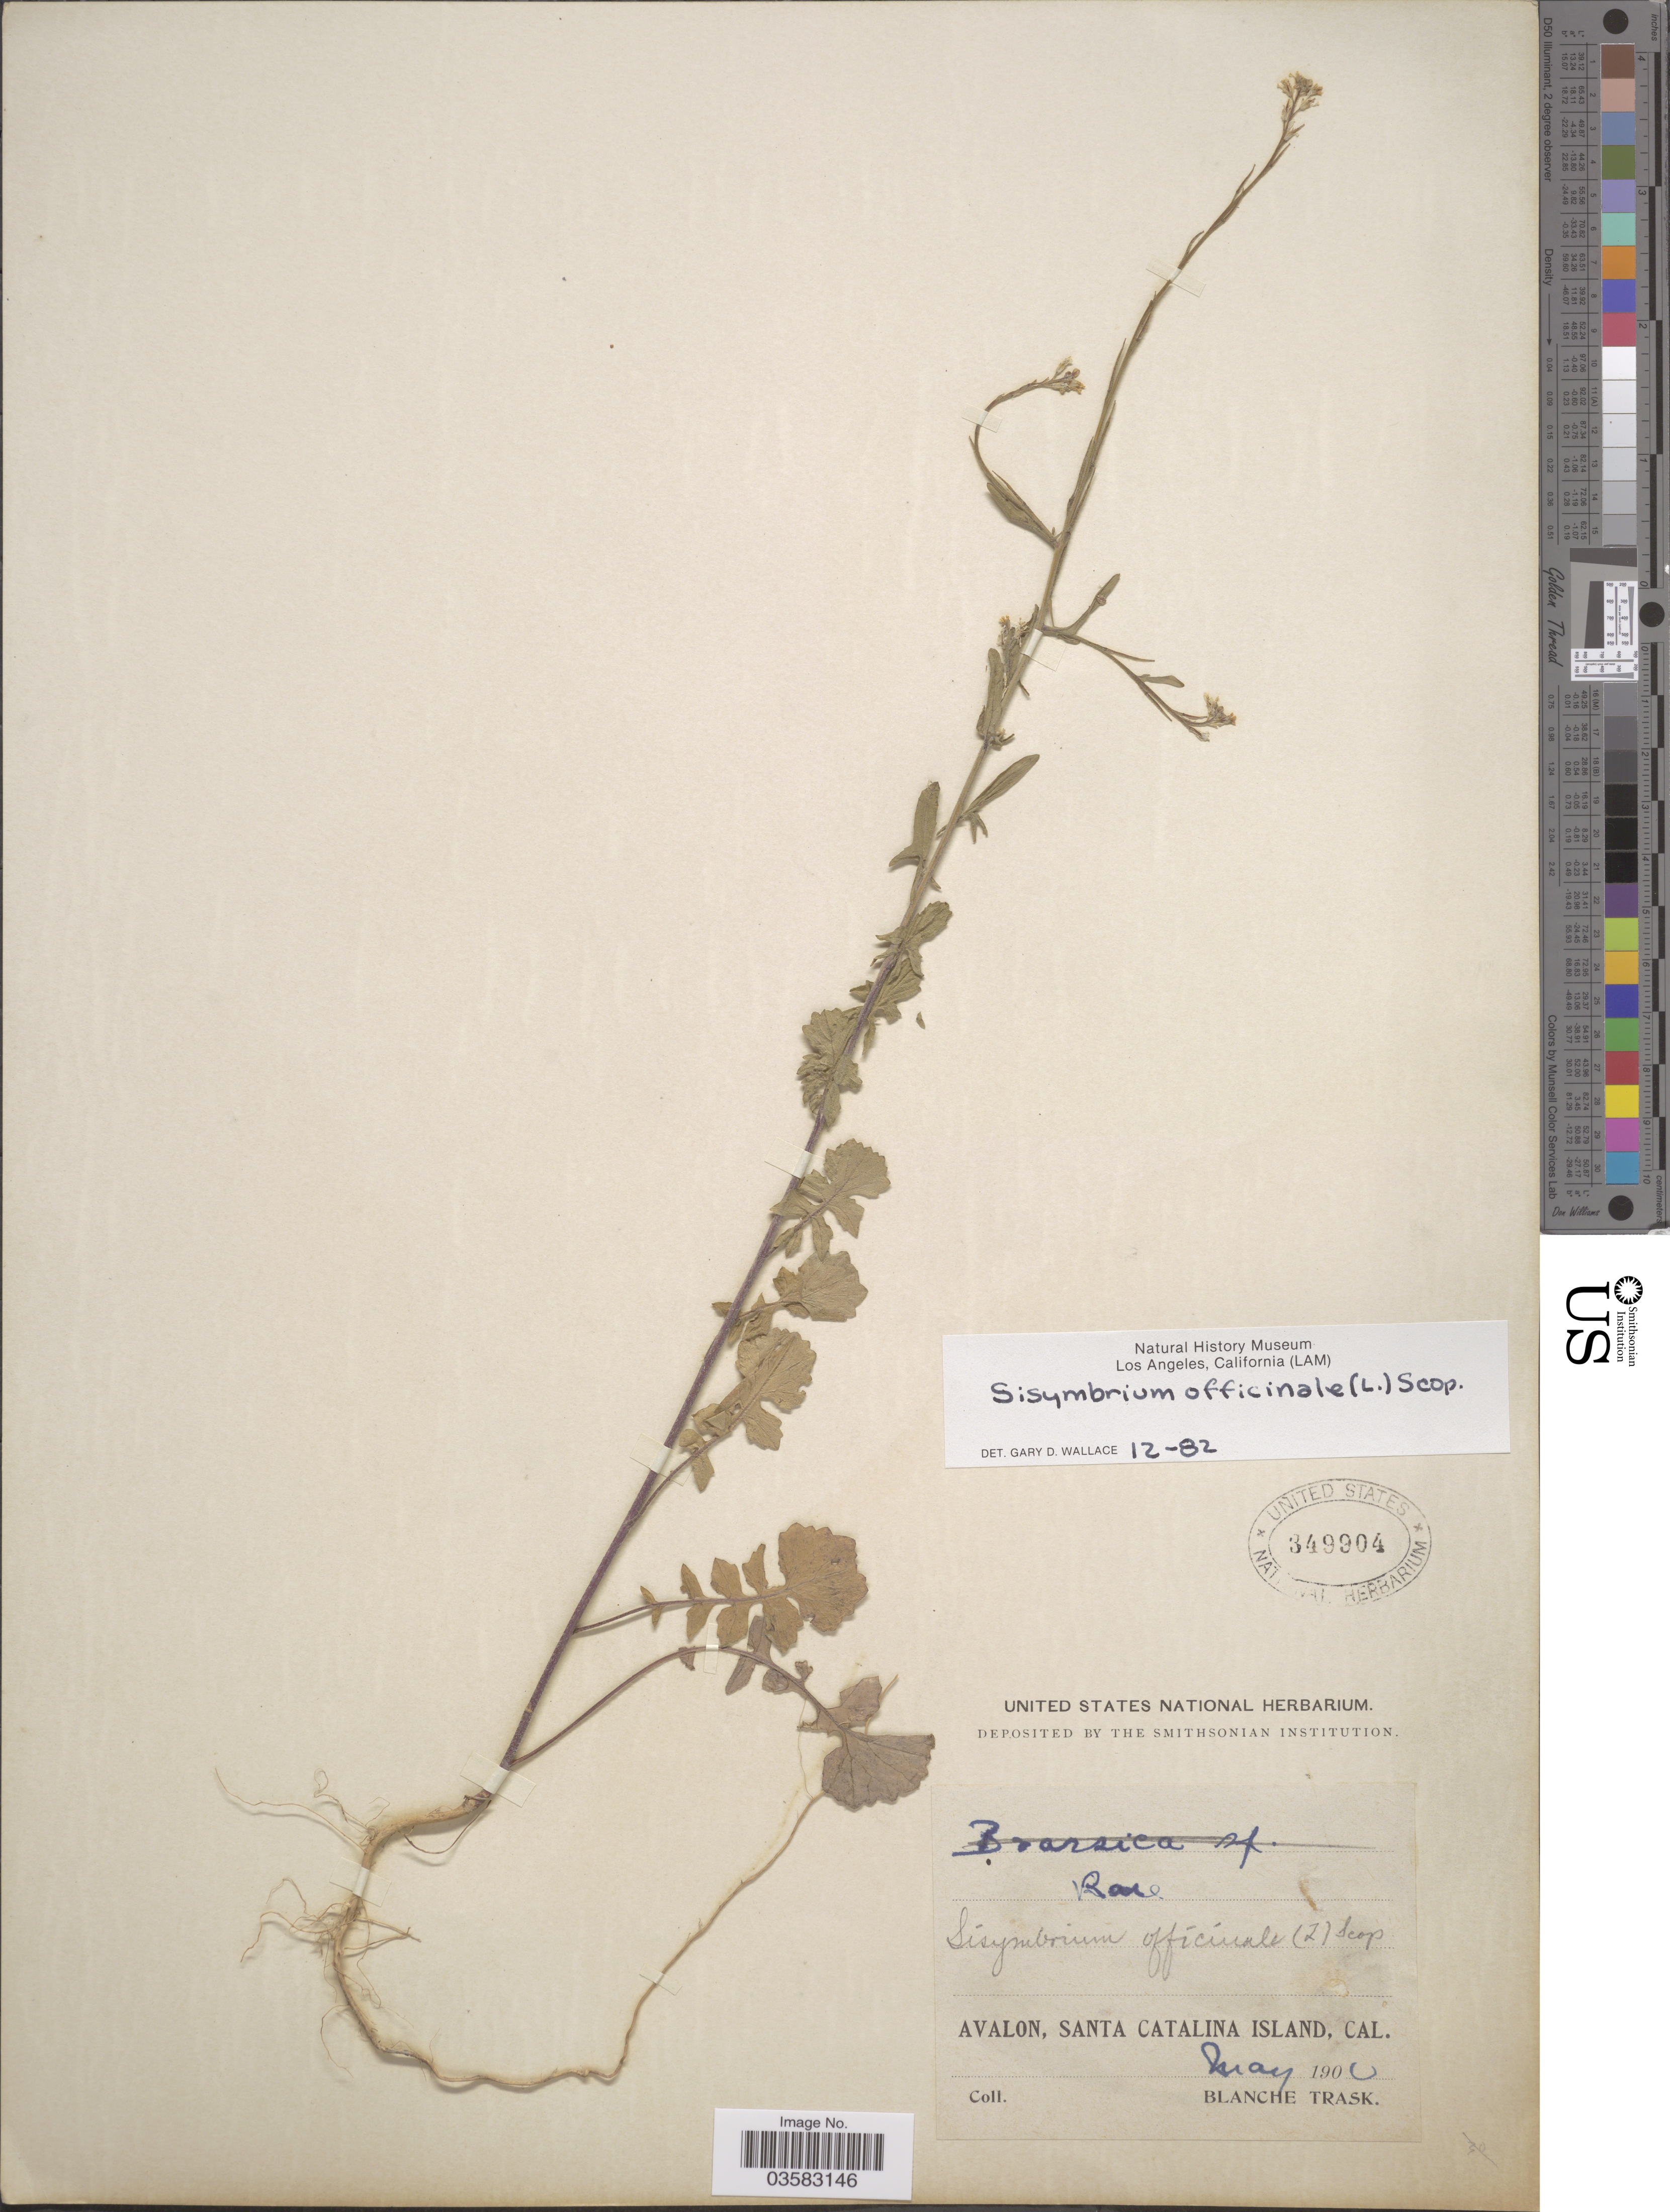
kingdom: Plantae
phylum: Tracheophyta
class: Magnoliopsida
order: Brassicales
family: Brassicaceae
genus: Sisymbrium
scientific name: Sisymbrium officinale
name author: (L.) Scop.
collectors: B. Trask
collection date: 1900-05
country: United States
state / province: California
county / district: Los Angeles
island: Santa Catalina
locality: Avalon, Santa Catalina Island.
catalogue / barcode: US 349904